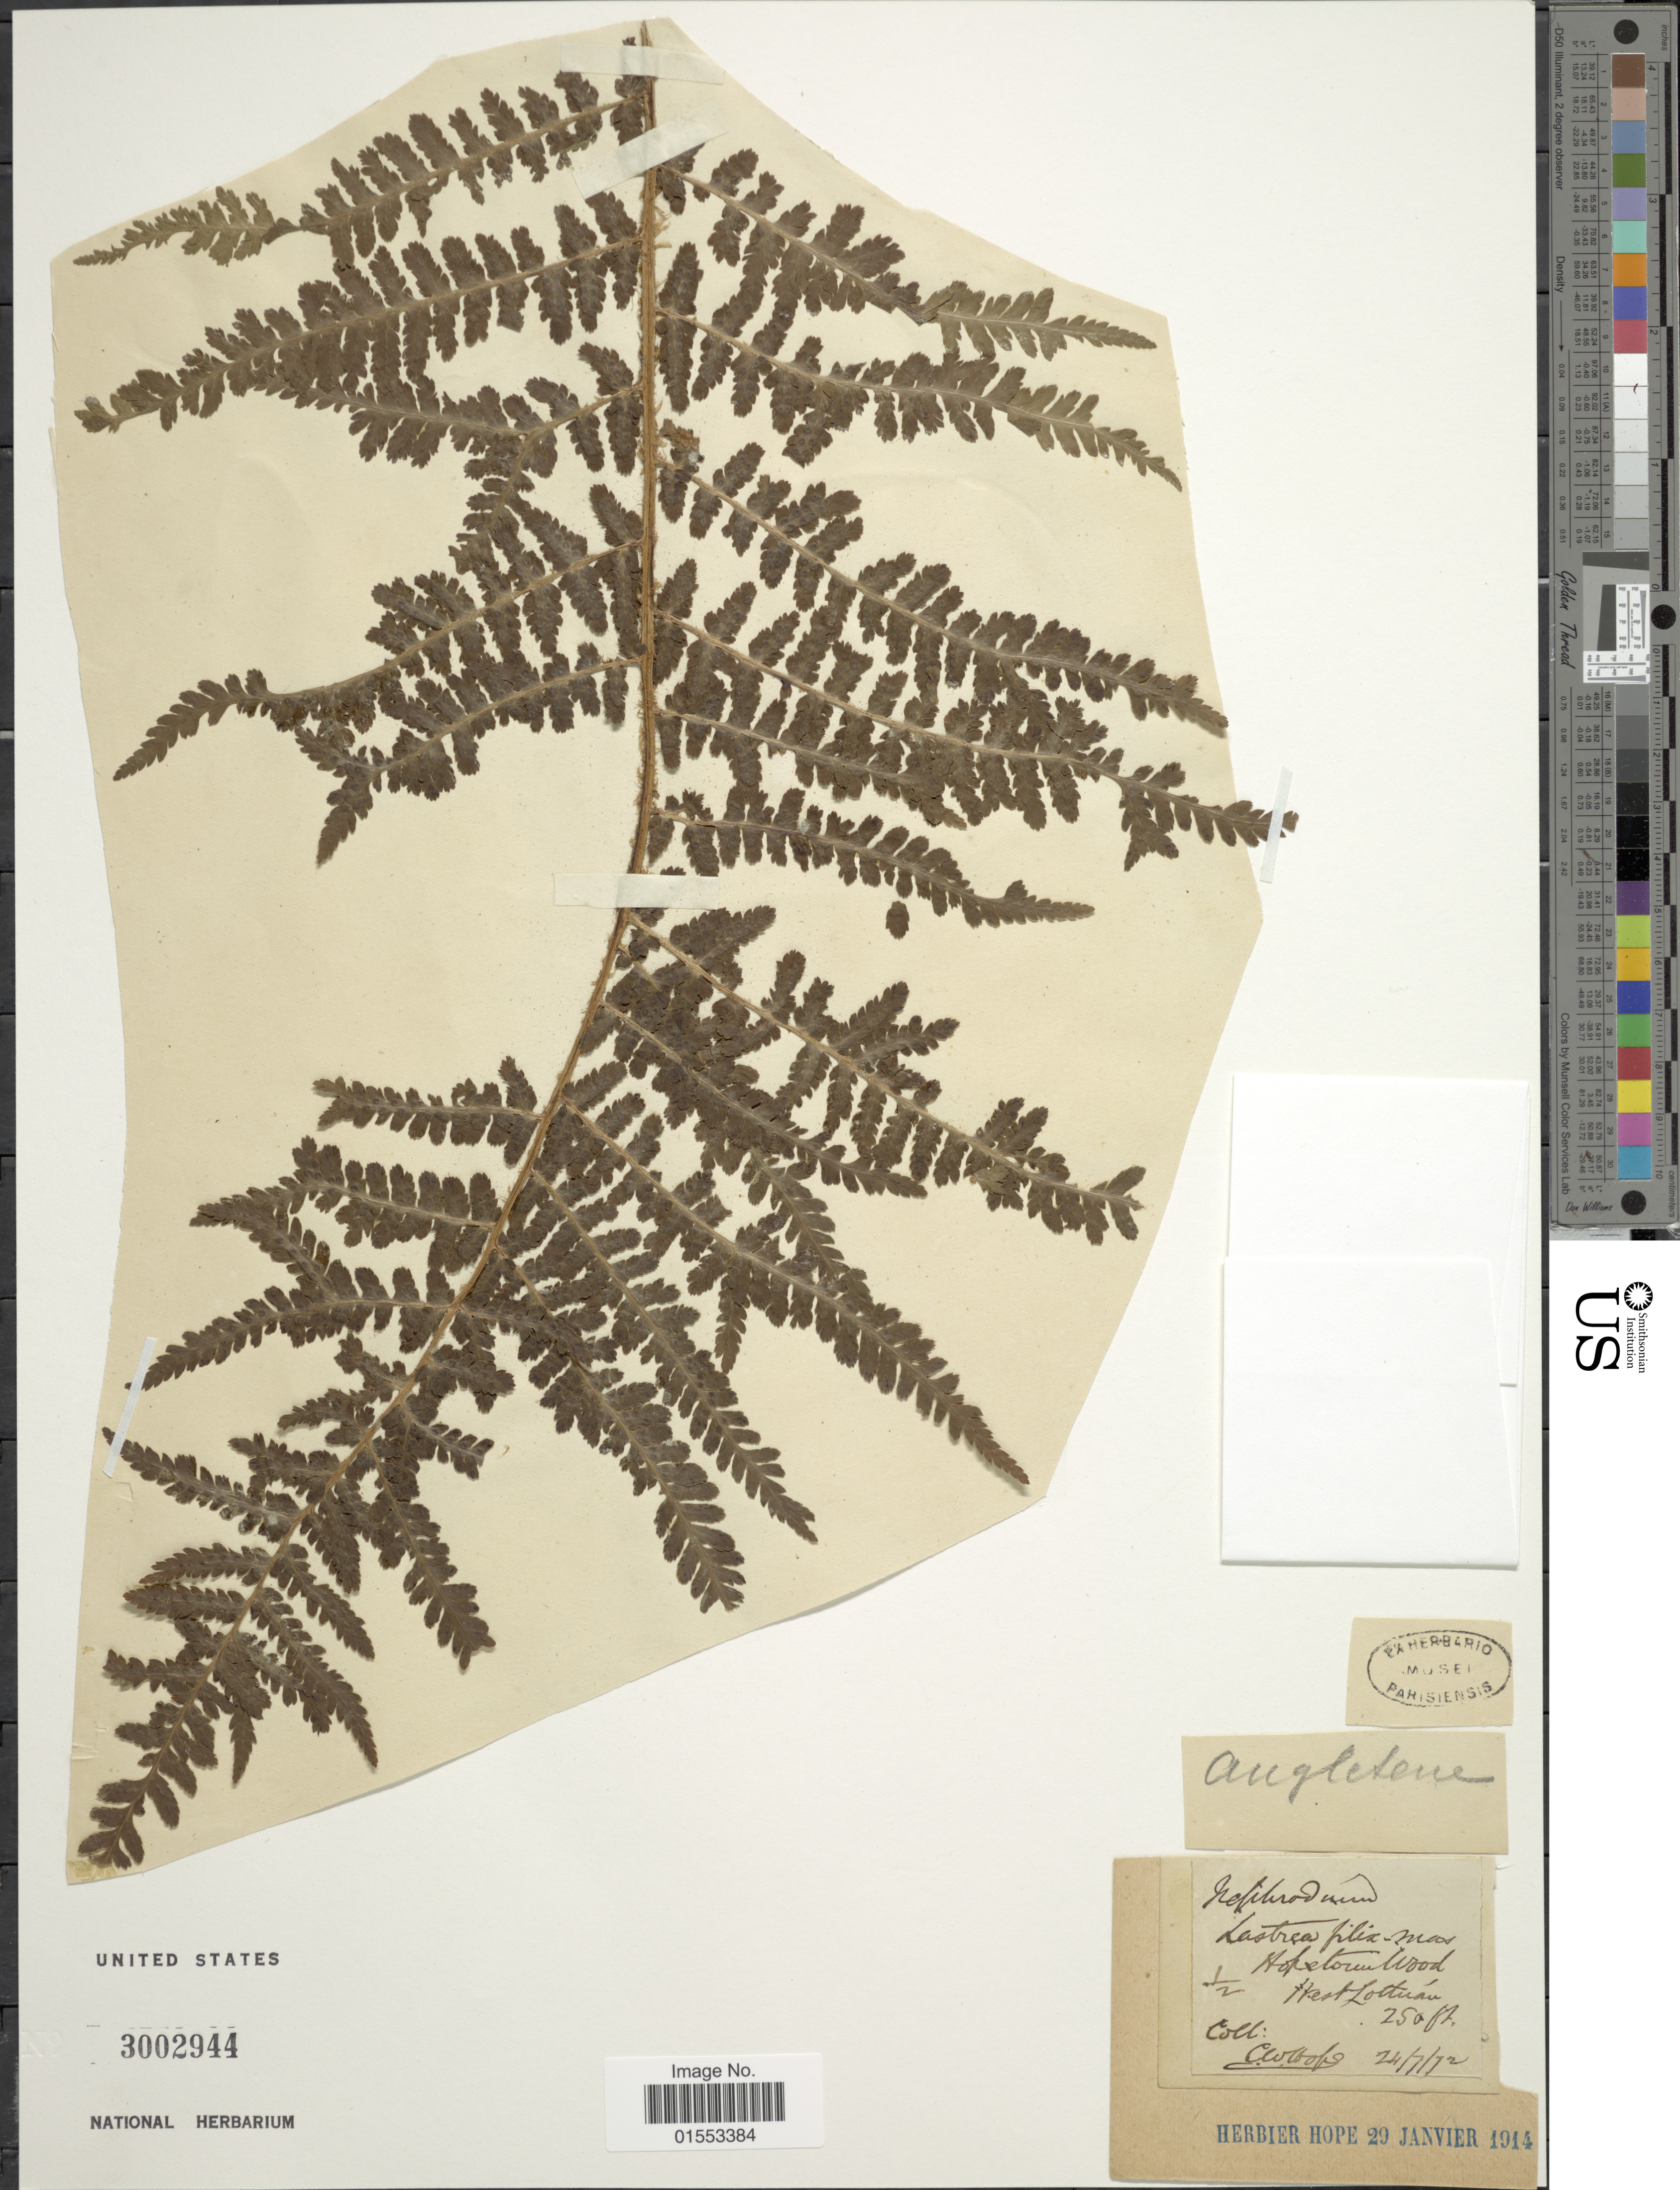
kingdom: Plantae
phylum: Tracheophyta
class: Polypodiopsida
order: Polypodiales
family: Dryopteridaceae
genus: Dryopteris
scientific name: Dryopteris filix-mas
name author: (L.) Schott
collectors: C. W. Hope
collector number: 1/2*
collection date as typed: Transcribed d/m/y: 24/7/72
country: United Kingdom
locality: Hopetoun Hood, West Lothian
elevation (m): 76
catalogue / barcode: US 3002944